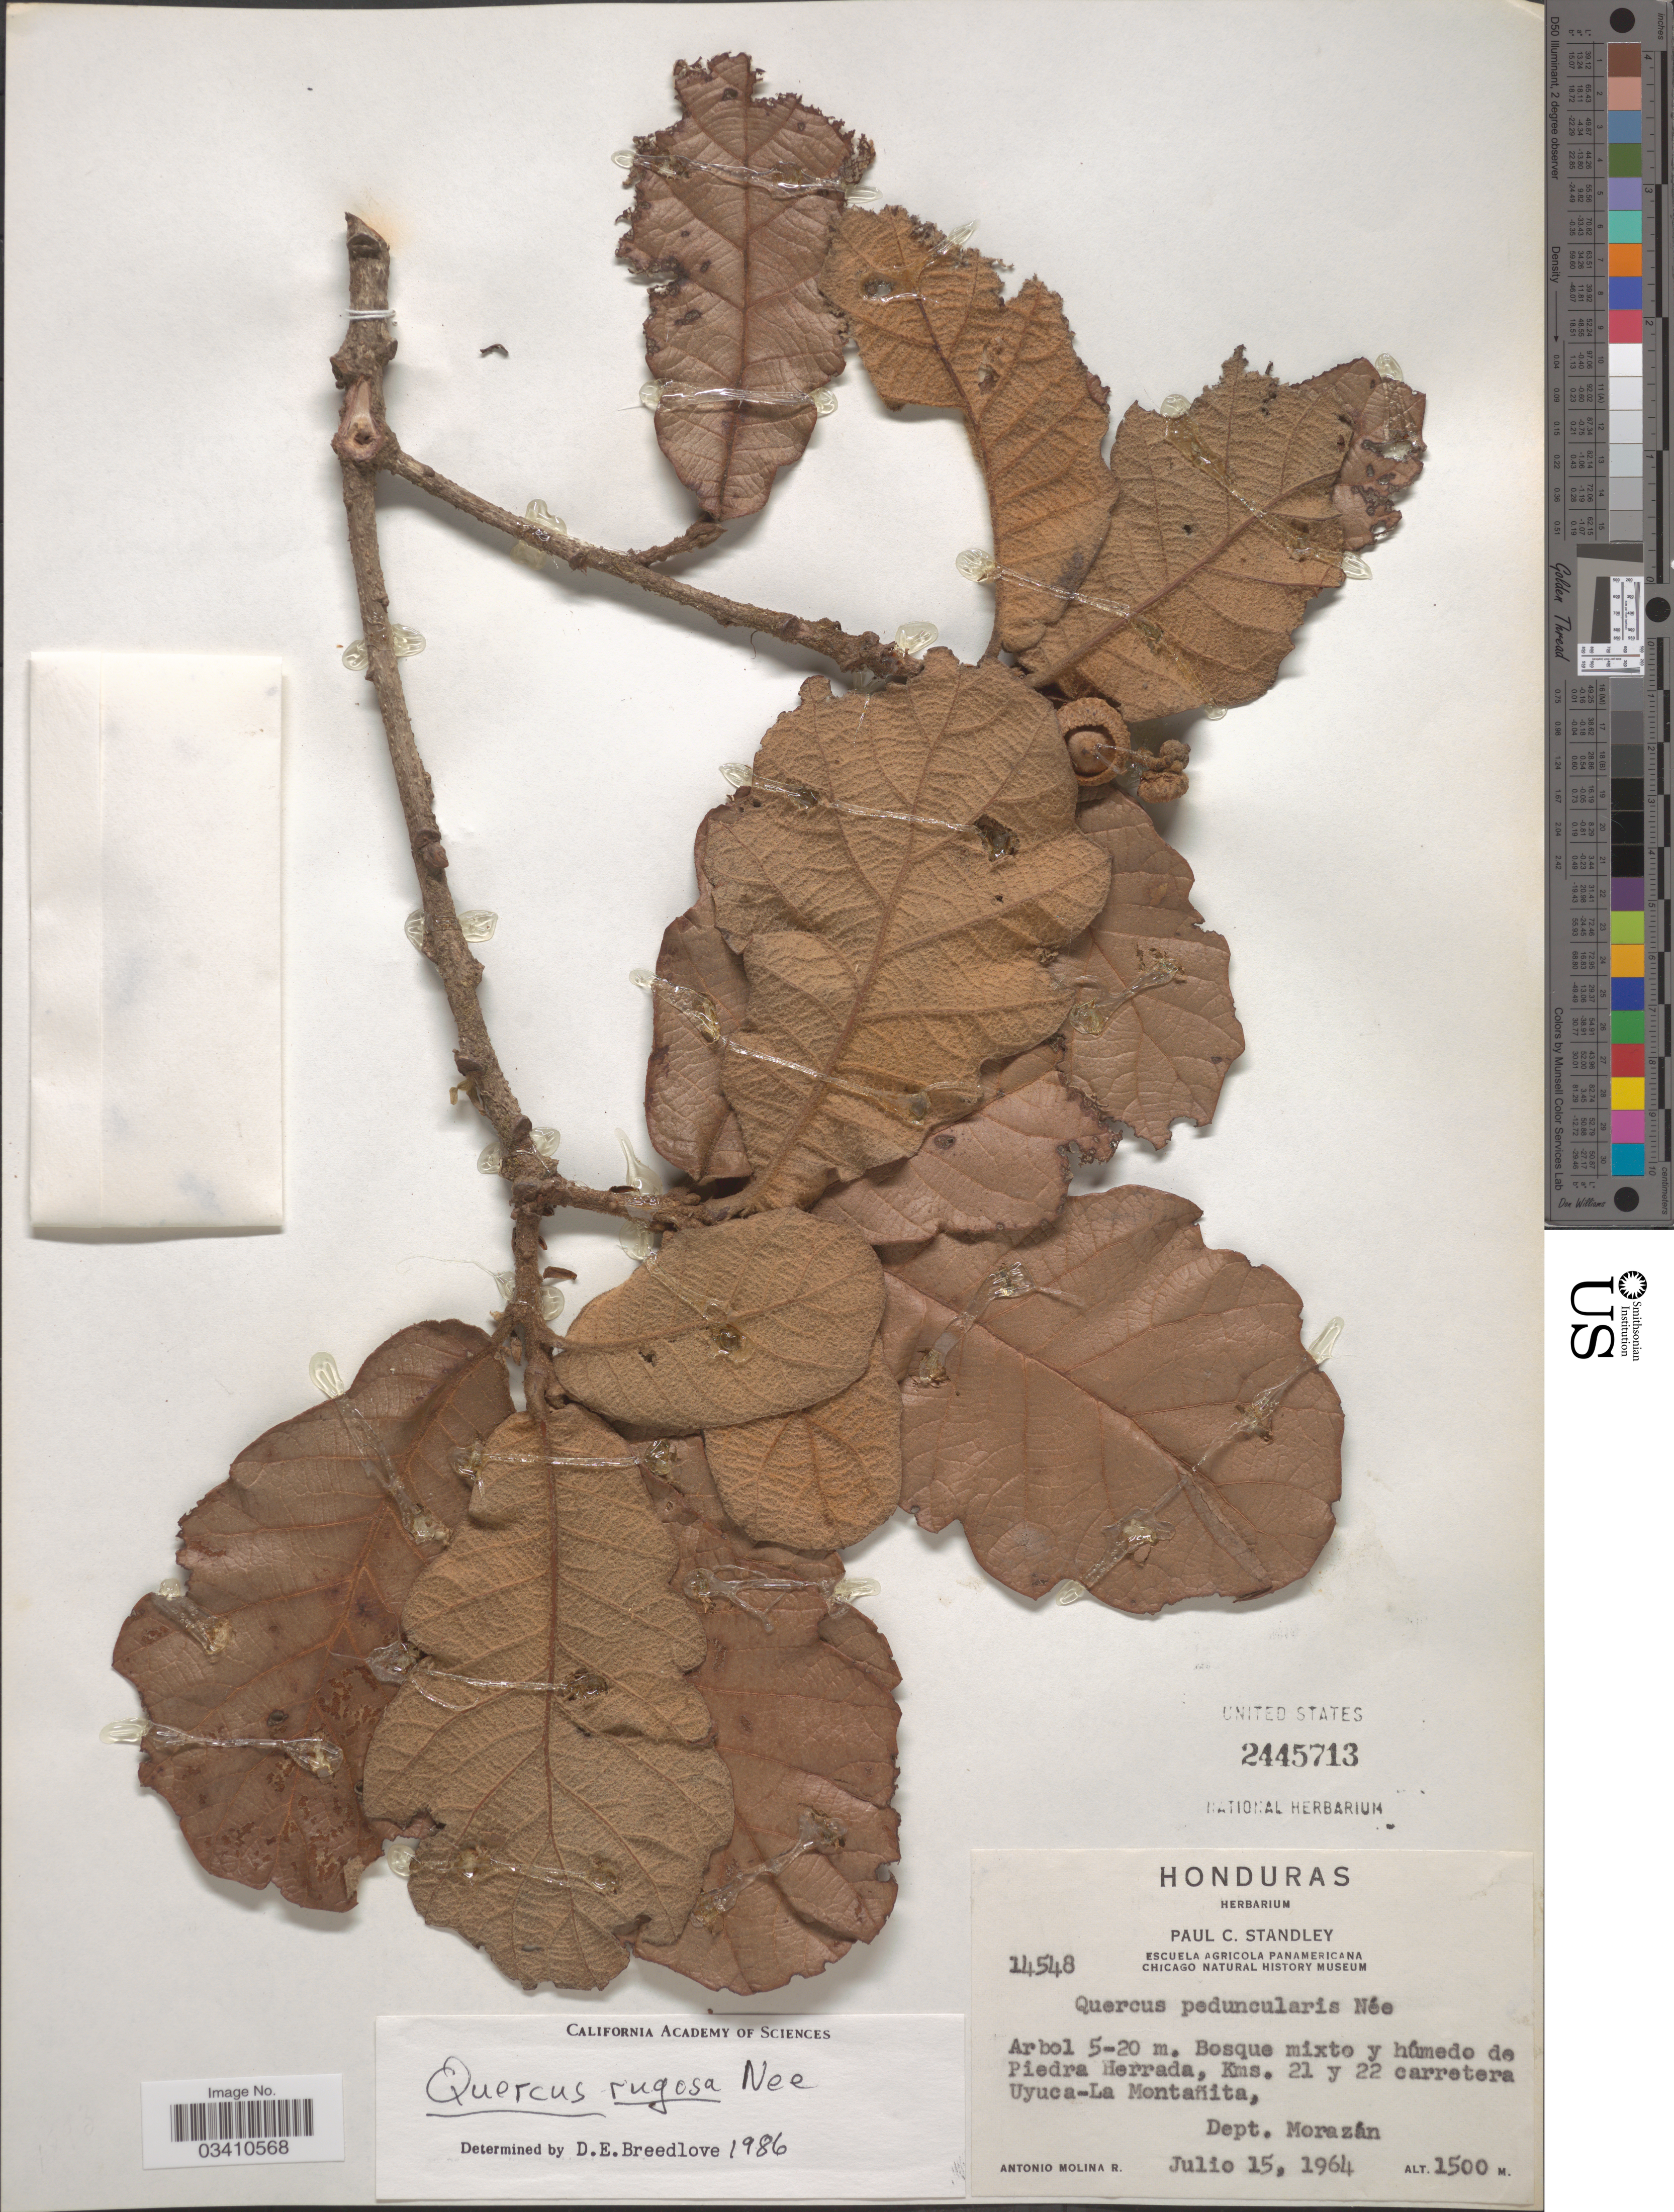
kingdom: Plantae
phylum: Tracheophyta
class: Magnoliopsida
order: Fagales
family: Fagaceae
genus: Quercus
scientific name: Quercus rugosa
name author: Née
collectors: A. Molina R.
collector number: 14548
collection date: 1964-07-15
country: Honduras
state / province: Fco. Morazán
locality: Piedra Herrada, Kms. 21 y 22 carretera Uyuca-La Montañita, Dept. Morazán.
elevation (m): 1500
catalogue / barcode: US 2445713